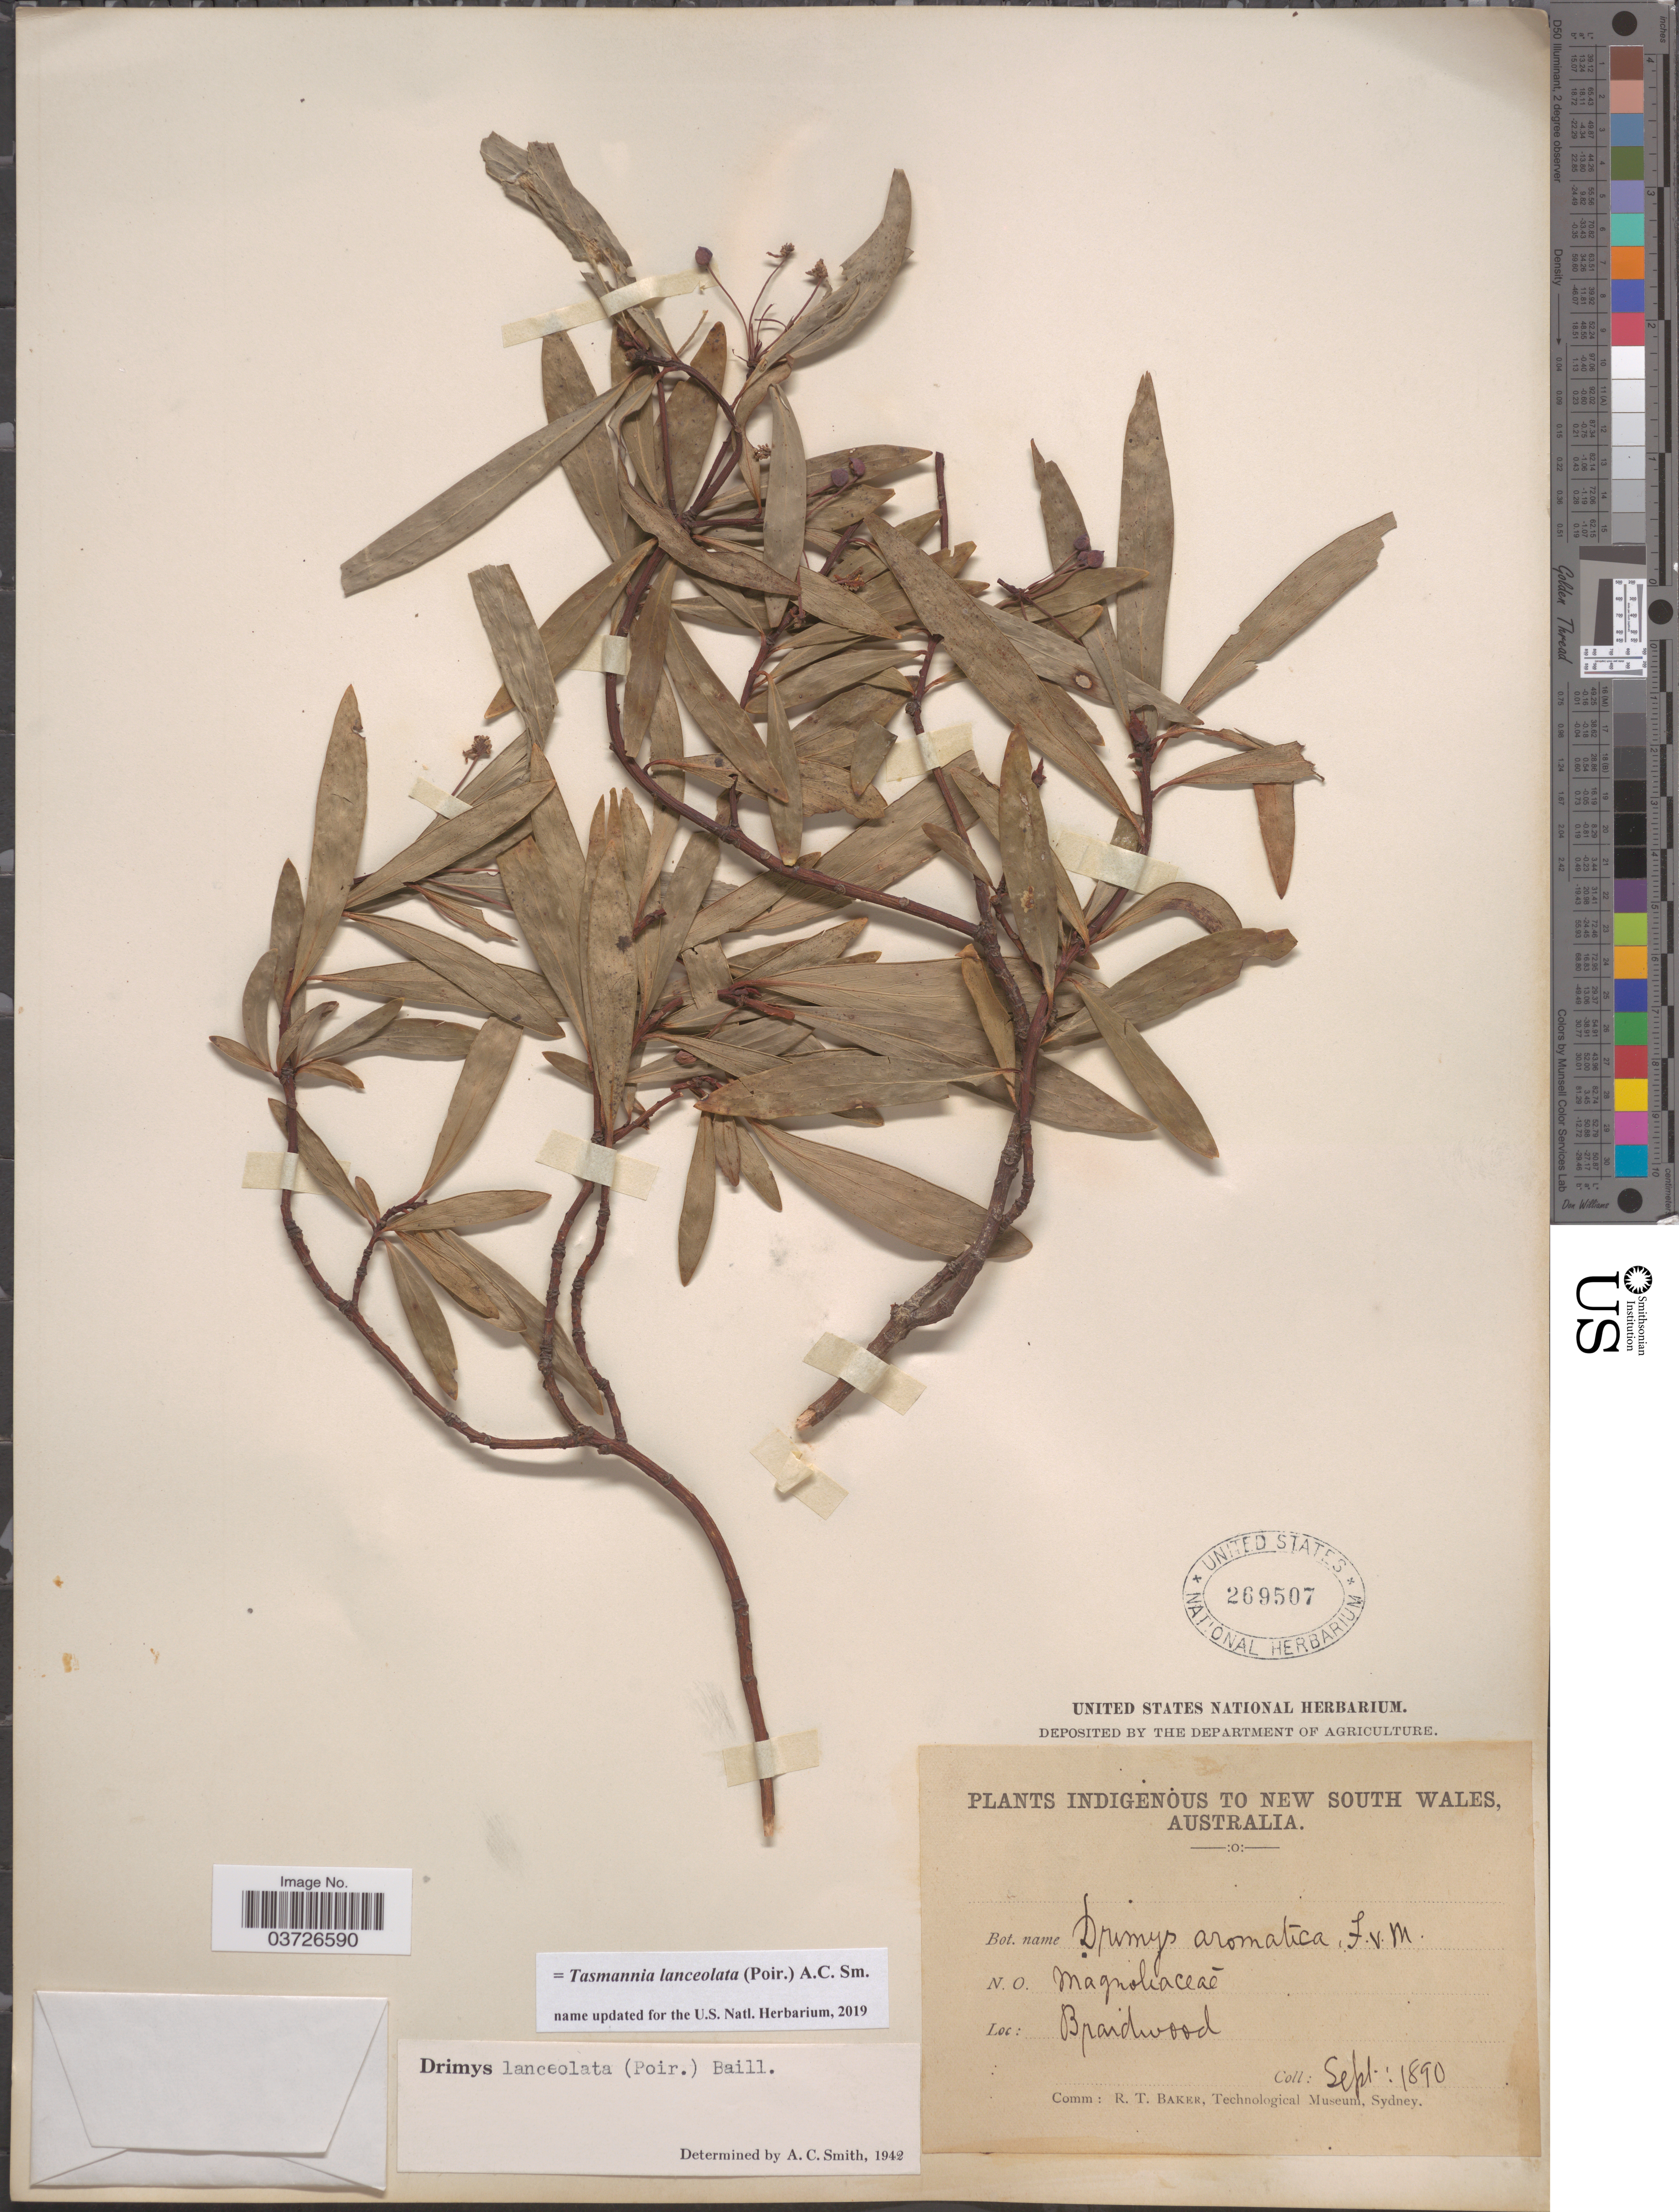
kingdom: Plantae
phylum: Tracheophyta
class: Magnoliopsida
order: Canellales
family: Winteraceae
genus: Tasmannia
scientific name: Tasmannia lanceolata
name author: (Poir.) A.C. Sm.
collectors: ex herb. United States National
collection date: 1890-09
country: Australia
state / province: New South Wales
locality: Braidwood.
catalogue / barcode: US 269507